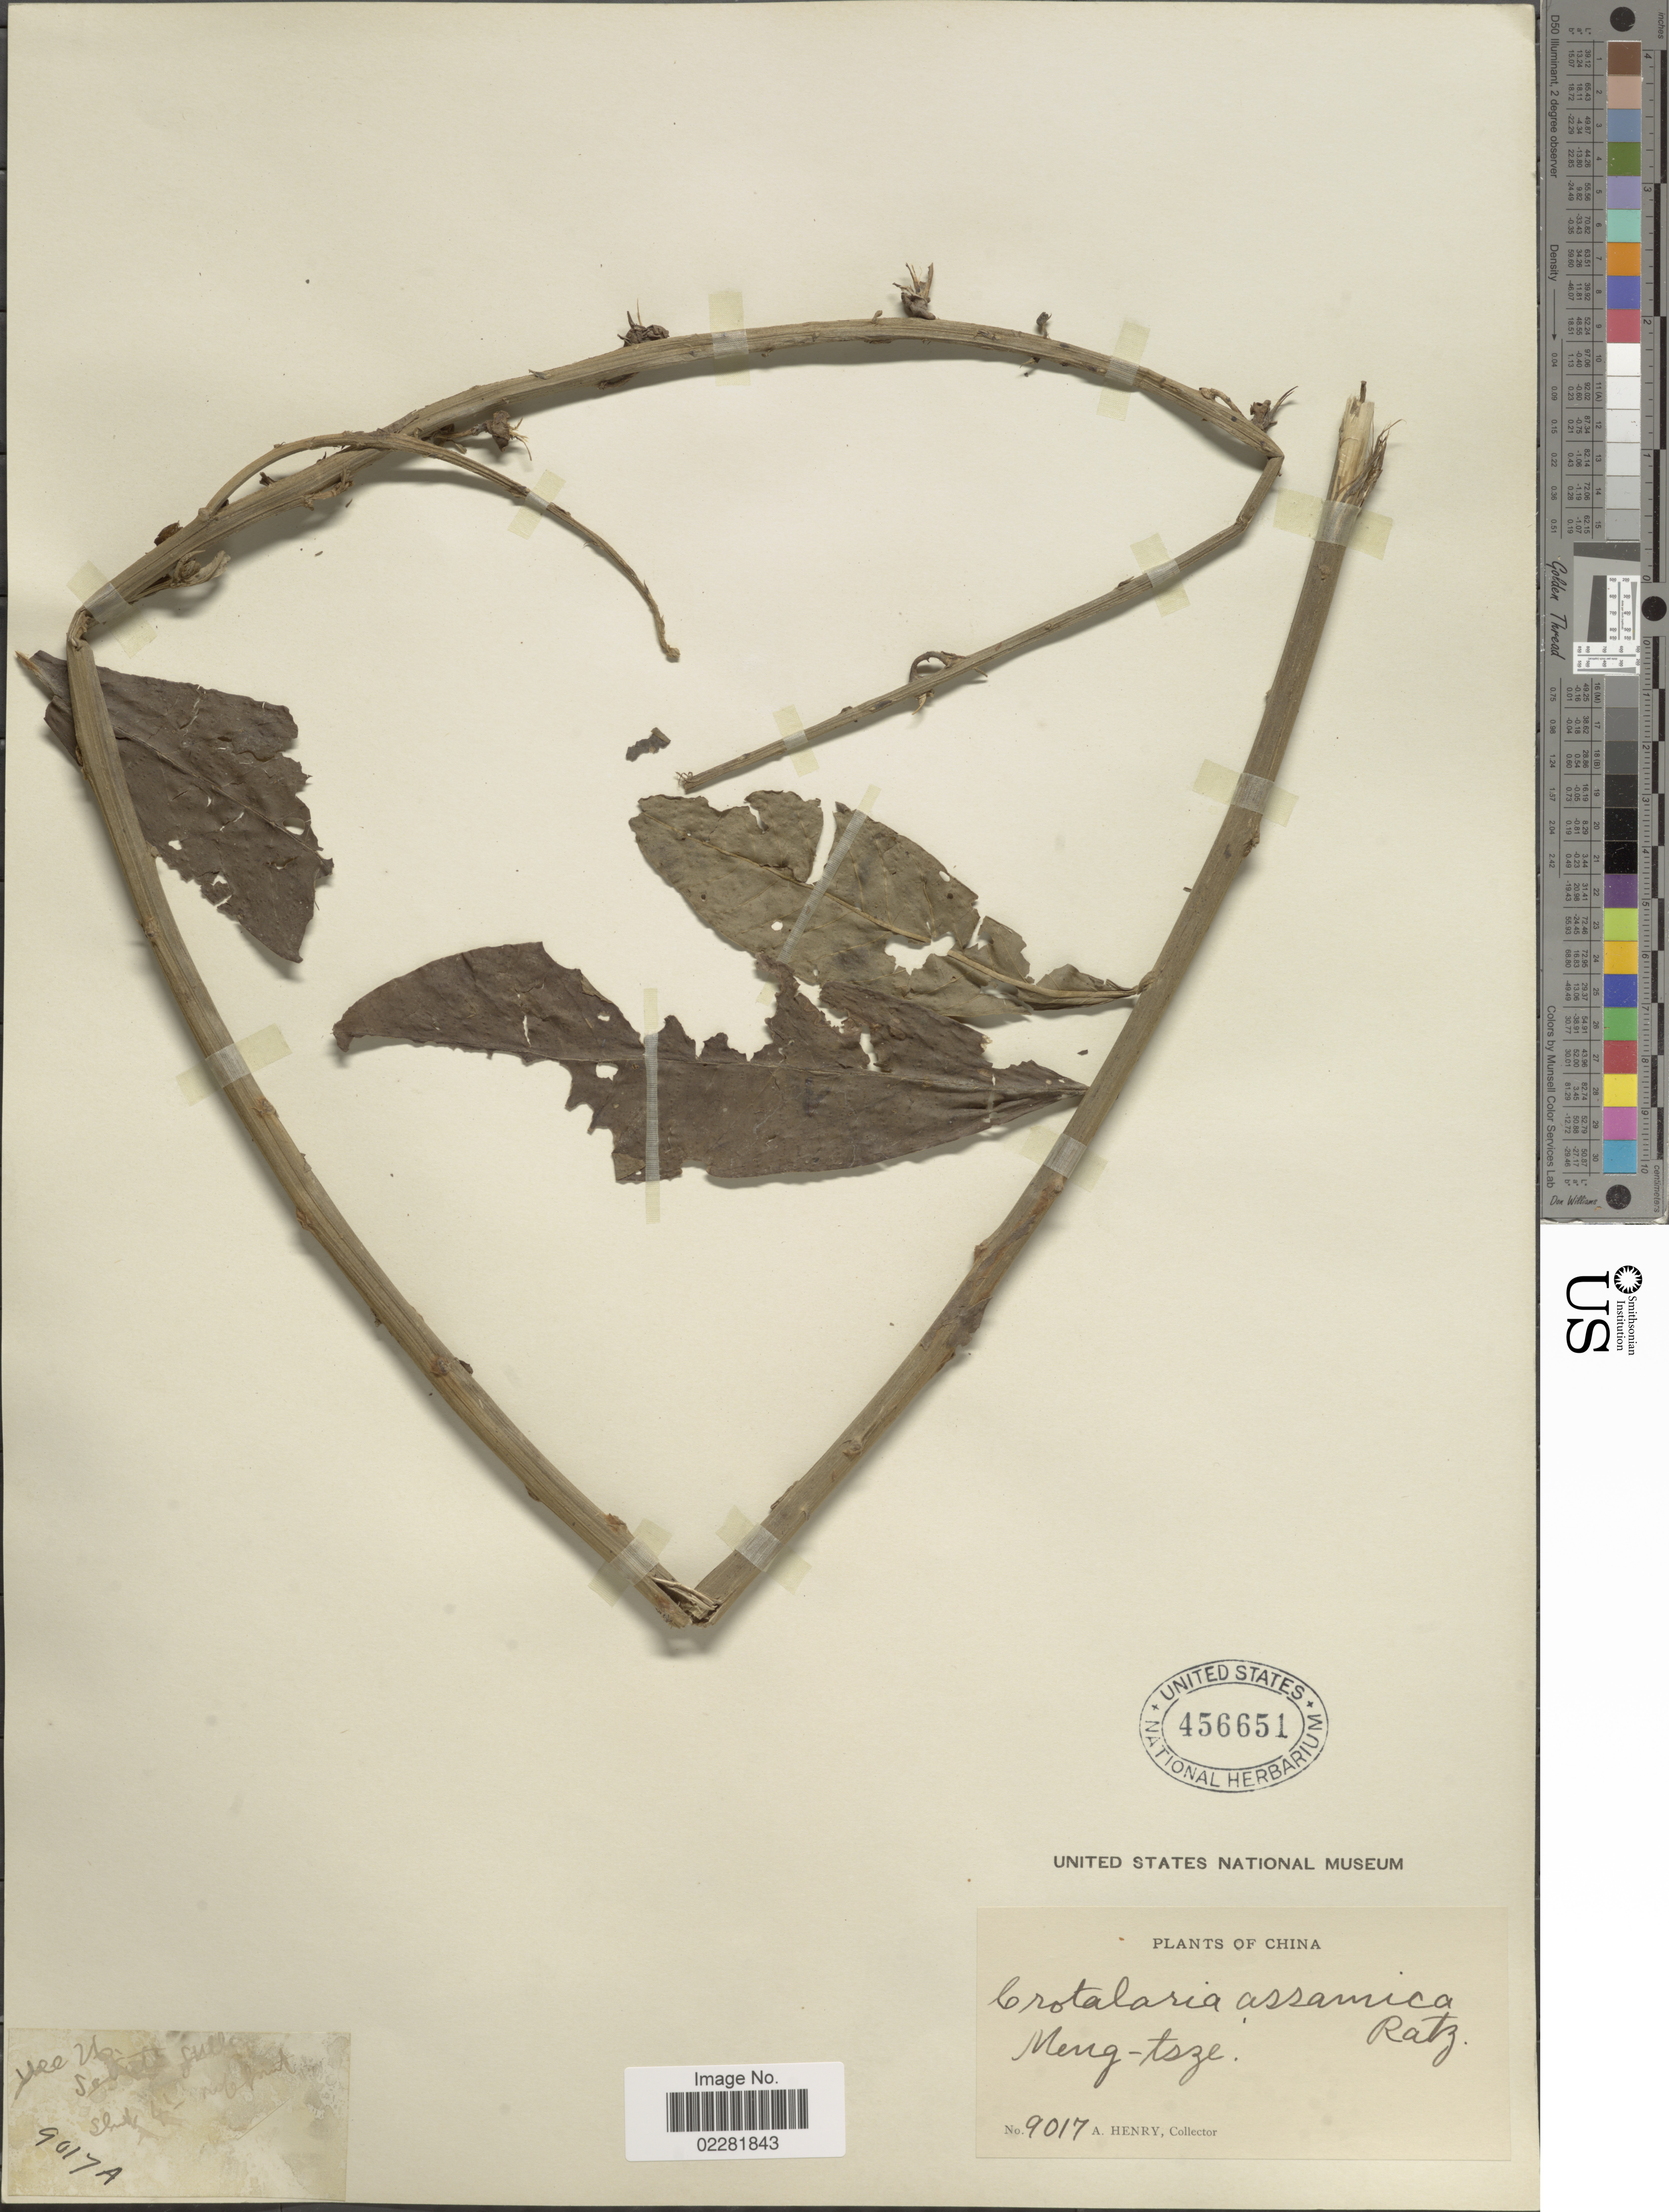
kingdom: Plantae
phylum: Tracheophyta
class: Magnoliopsida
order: Fabales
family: Fabaceae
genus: Crotalaria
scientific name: Crotalaria assamica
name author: Benth.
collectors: A. Henry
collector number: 9017 A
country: China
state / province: Yunnan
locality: Meng-Tsze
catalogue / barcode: US 456651